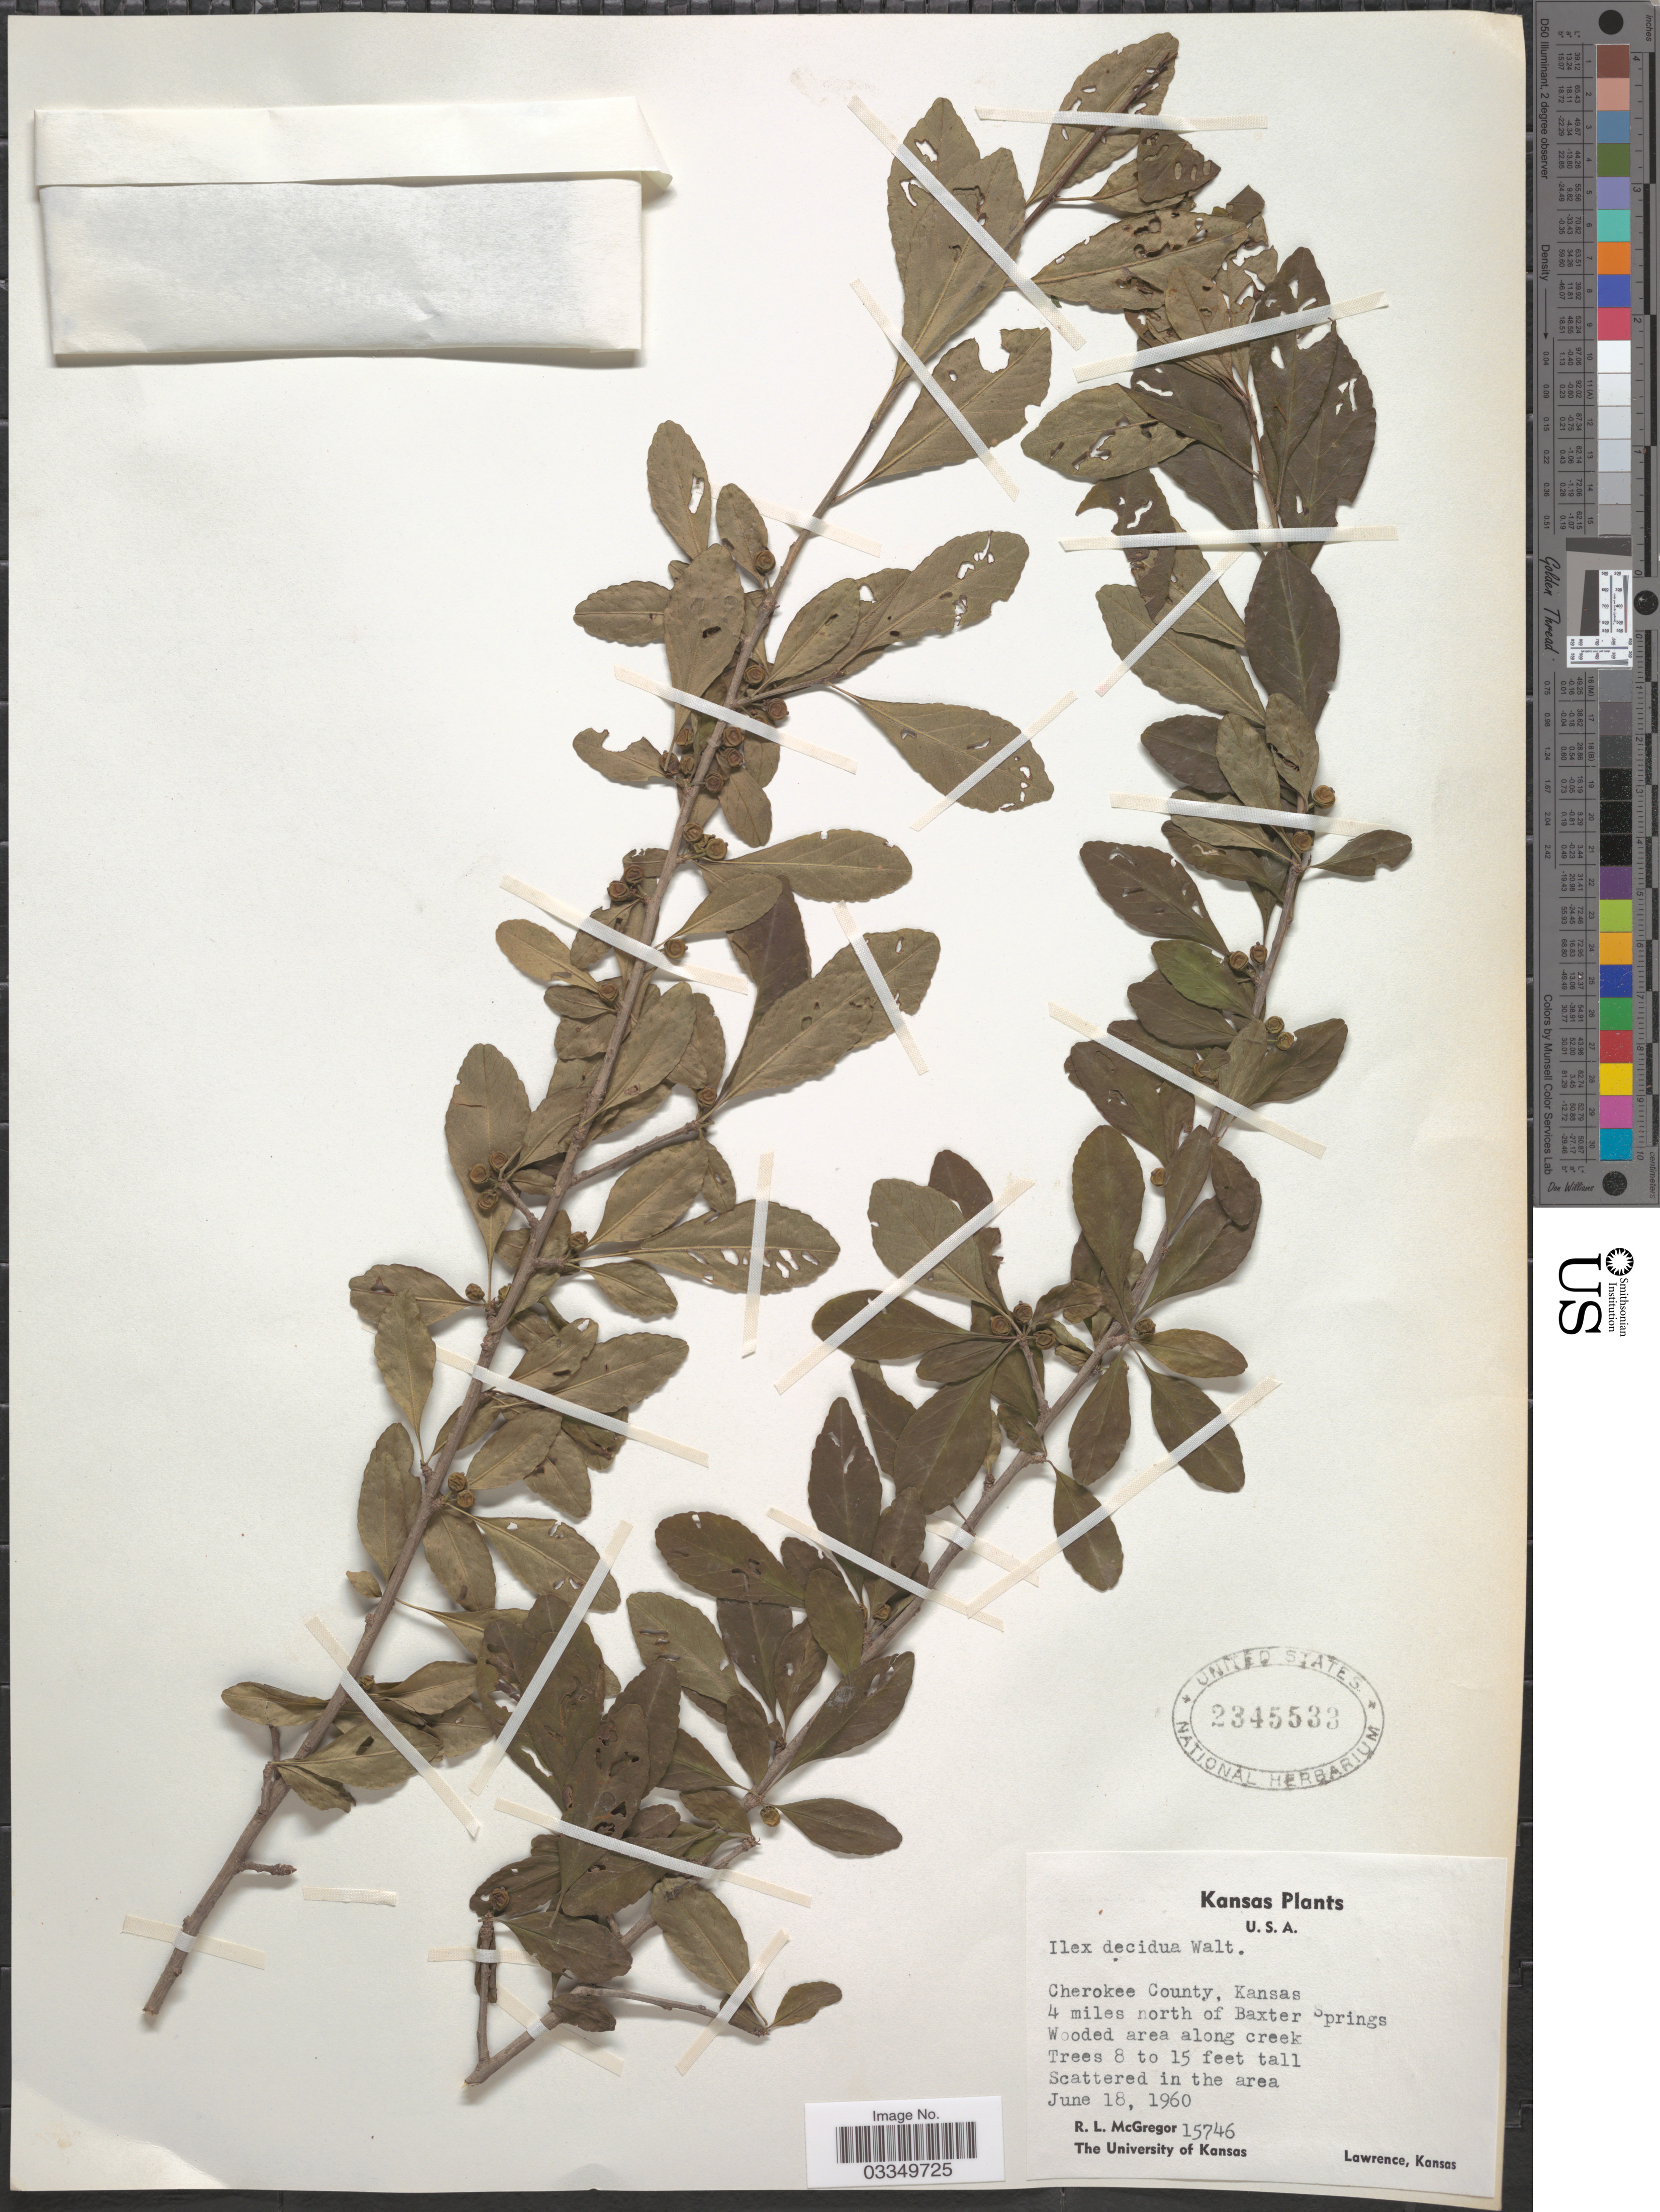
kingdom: Plantae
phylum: Tracheophyta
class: Magnoliopsida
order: Aquifoliales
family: Aquifoliaceae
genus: Ilex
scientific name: Ilex decidua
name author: Walter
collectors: R. McGregor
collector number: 15746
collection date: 1960-06-18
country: United States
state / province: Kansas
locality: Cherokee County. 4 miles north of Baxter Springs.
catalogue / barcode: US 2345533